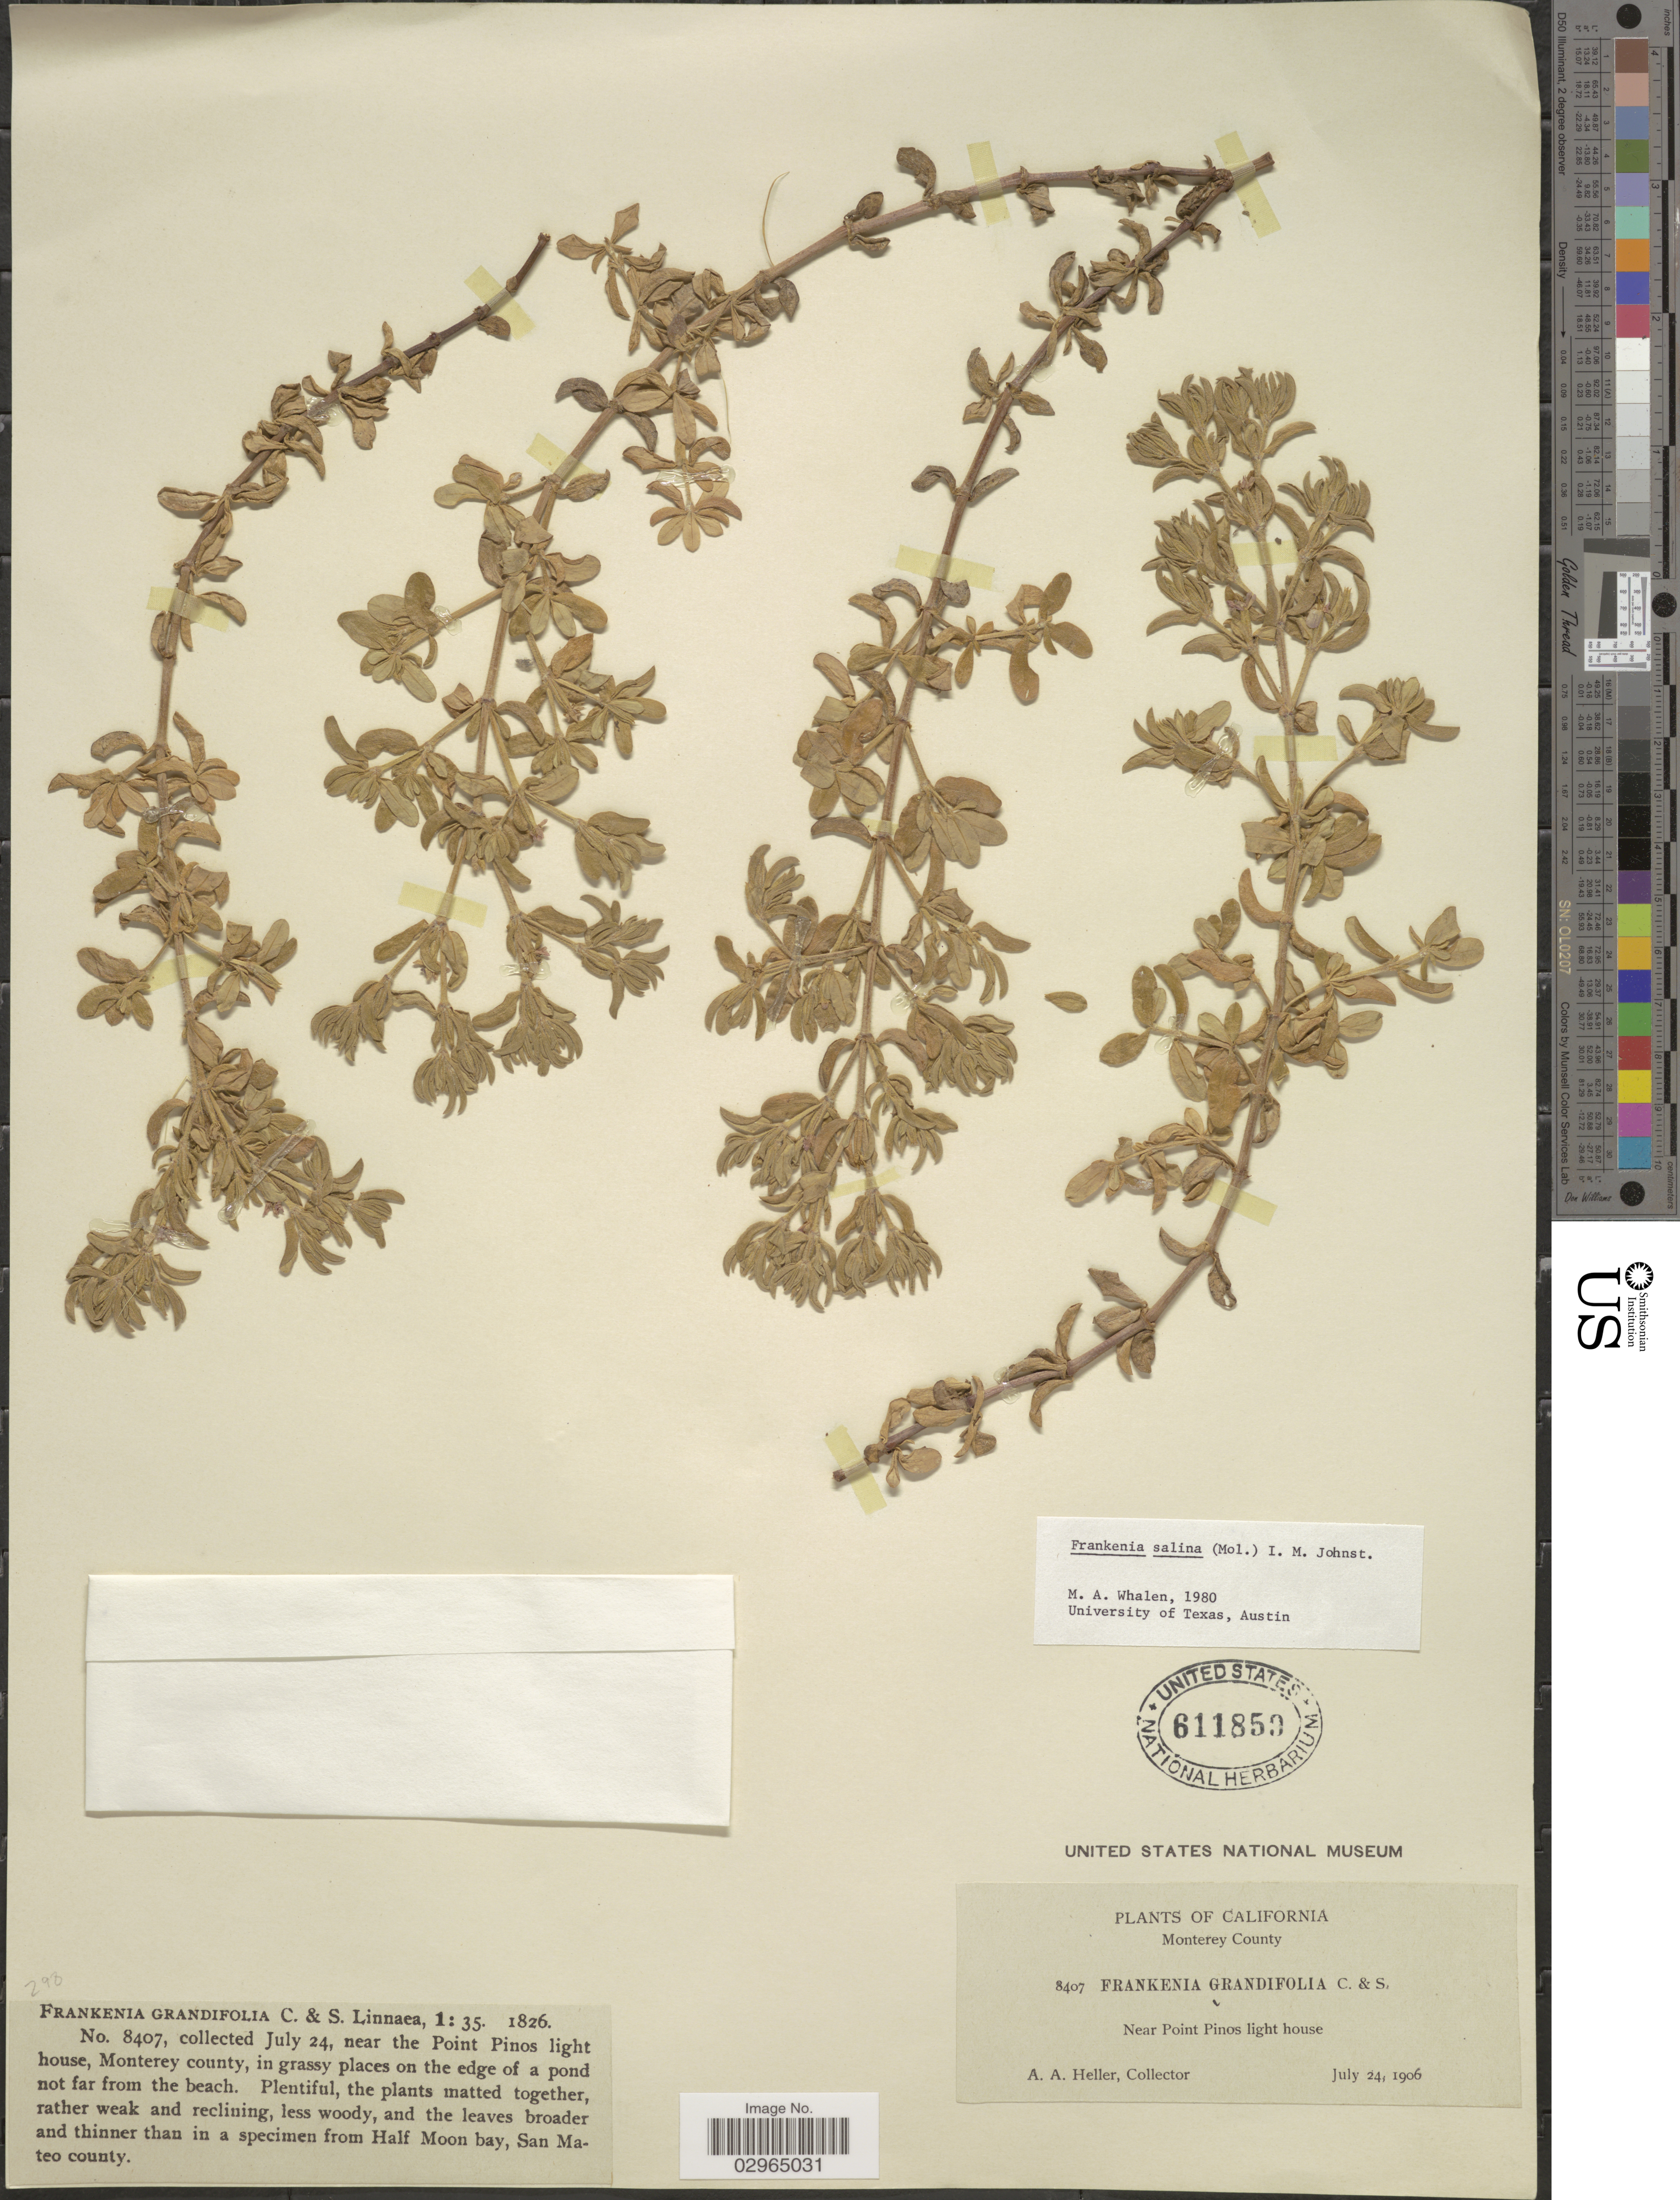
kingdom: Plantae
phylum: Tracheophyta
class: Magnoliopsida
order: Caryophyllales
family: Frankeniaceae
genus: Frankenia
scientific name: Frankenia salina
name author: (Molina) I.M. Johnst.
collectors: A. A. Heller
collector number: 8407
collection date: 1906-07-24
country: United States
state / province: California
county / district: Monterey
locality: Monterey County. Near Point Pinos light house, in grassy places on the edge of a pond not far from the beach.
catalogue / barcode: US 611850